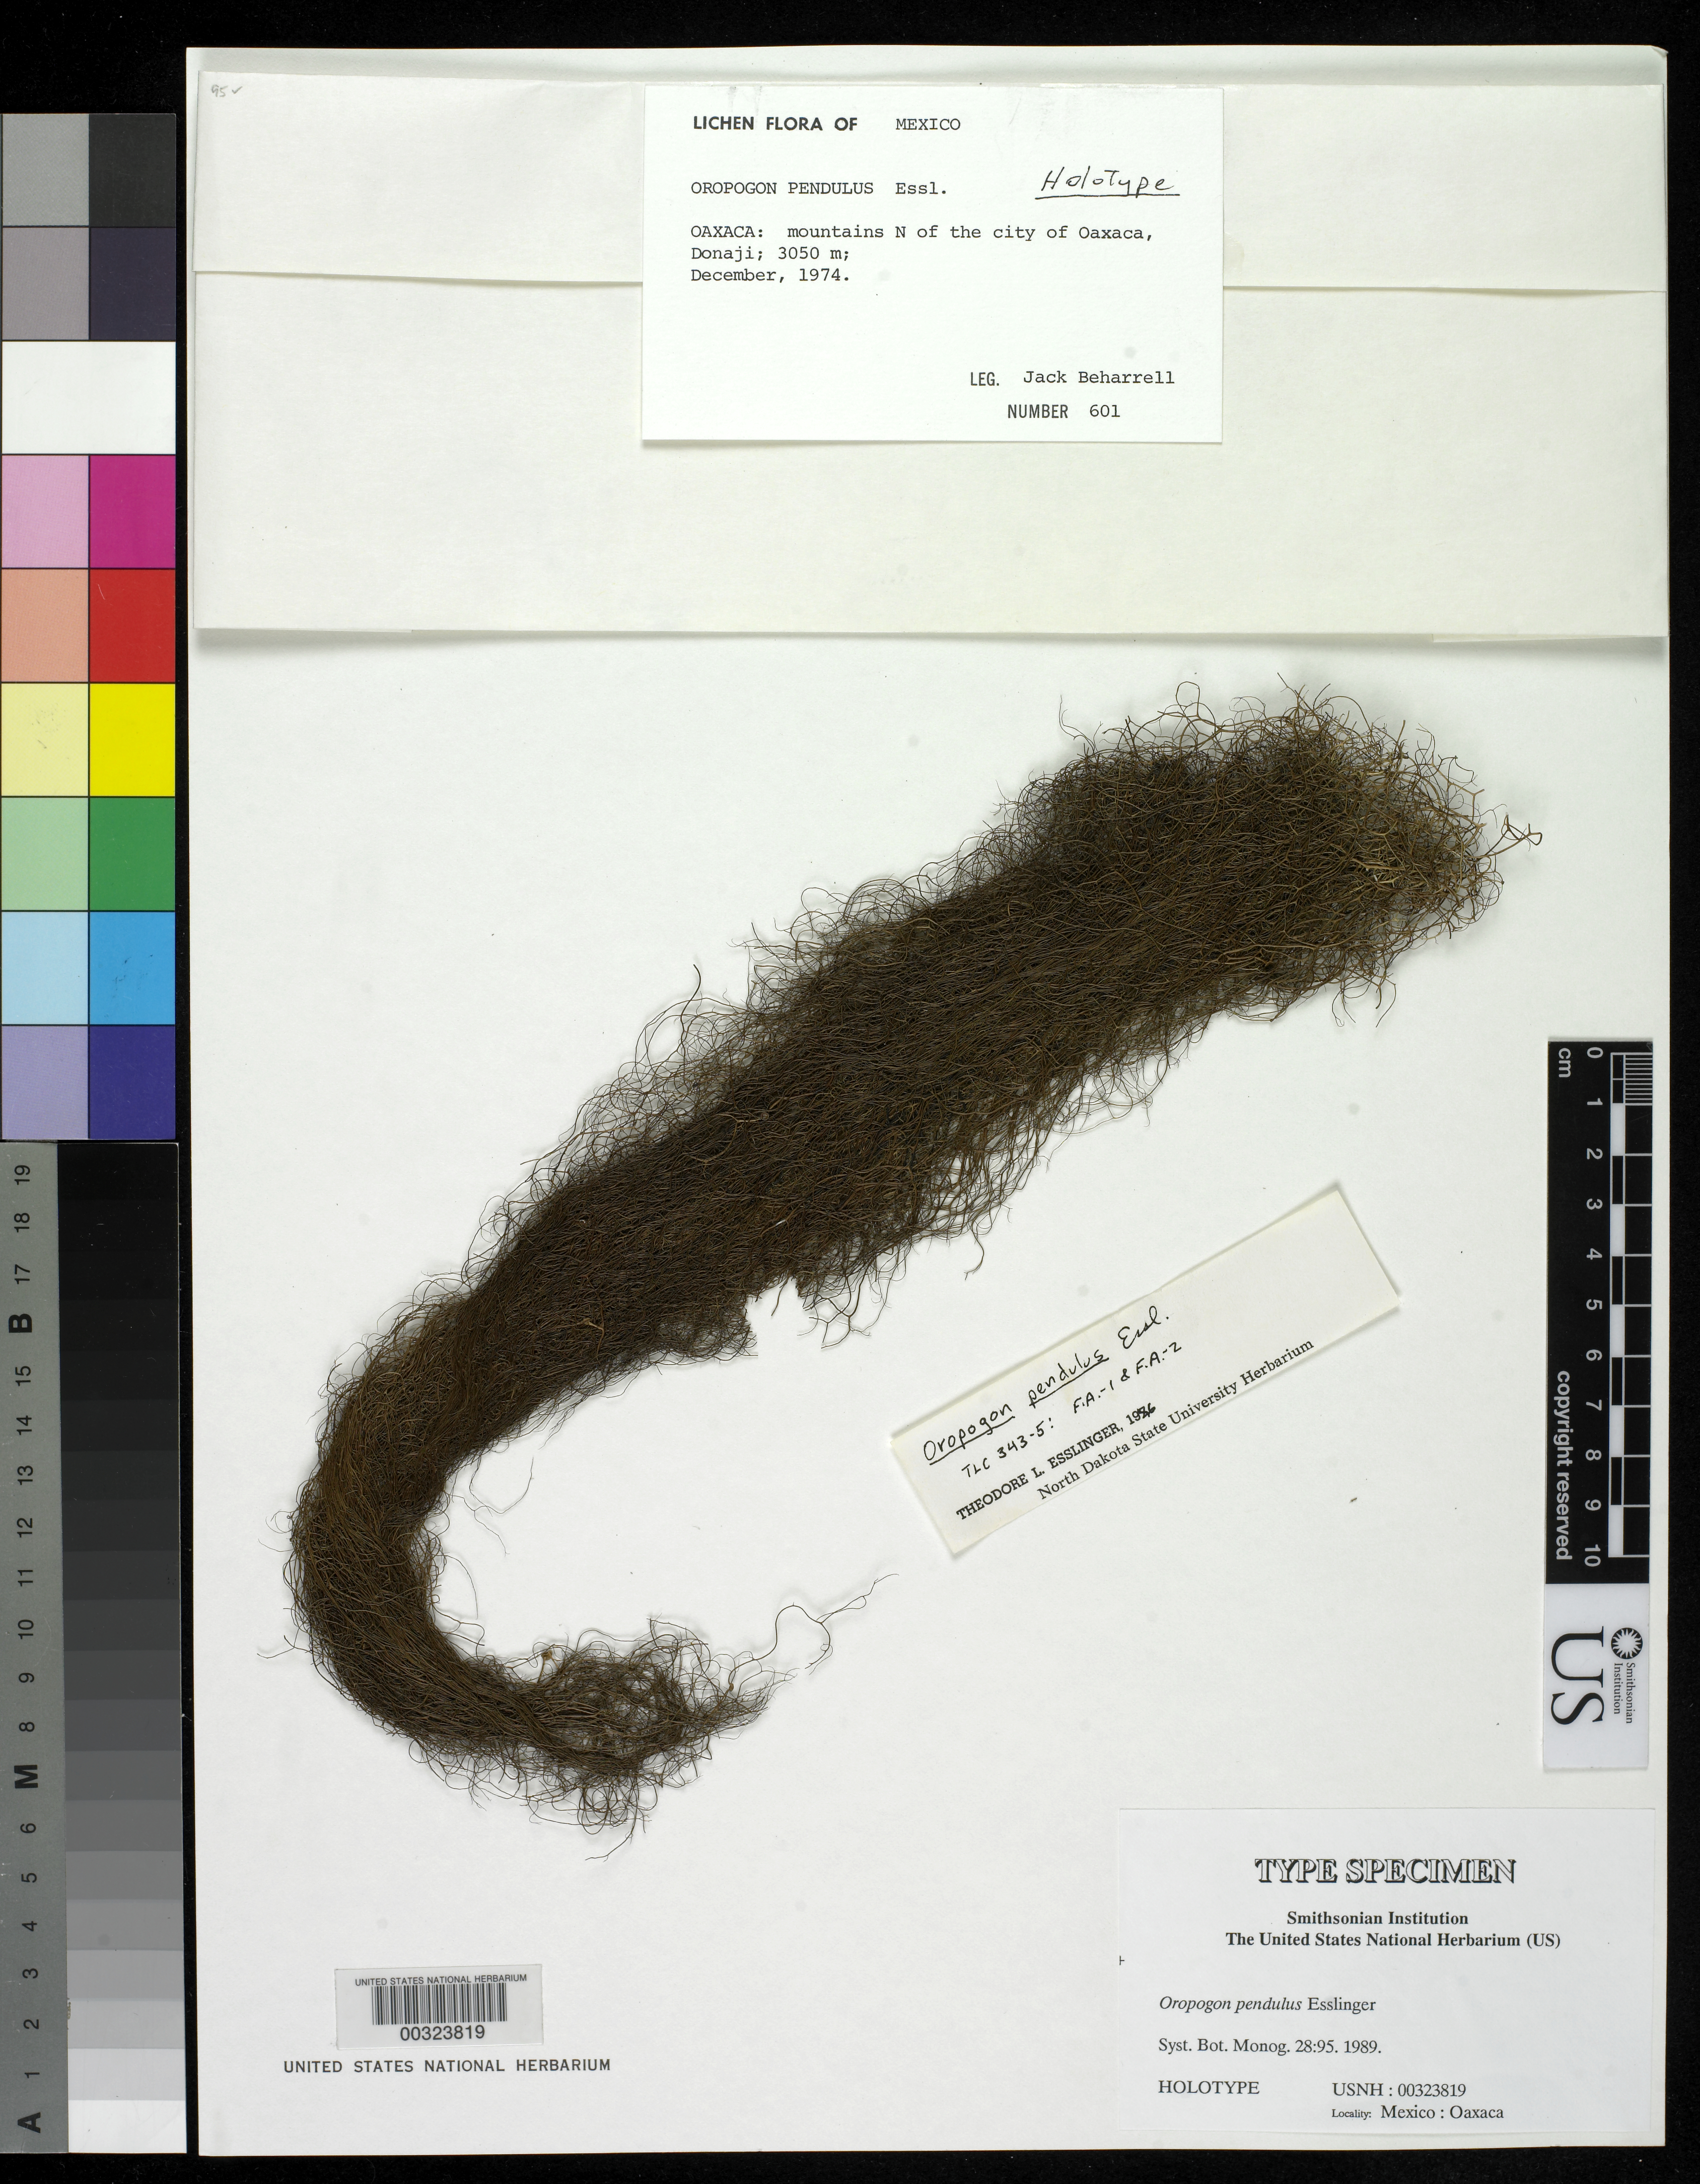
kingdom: Fungi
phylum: Ascomycota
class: Lecanoromycetes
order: Lecanorales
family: Parmeliaceae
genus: Oropogon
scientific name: Oropogon pendulus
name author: Essl.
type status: Holotype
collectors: J. Barrell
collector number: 601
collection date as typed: Dec 1974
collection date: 1974-12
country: Mexico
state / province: Oaxaca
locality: Mountains N of city of Oaxaca, Donaji.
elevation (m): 3050